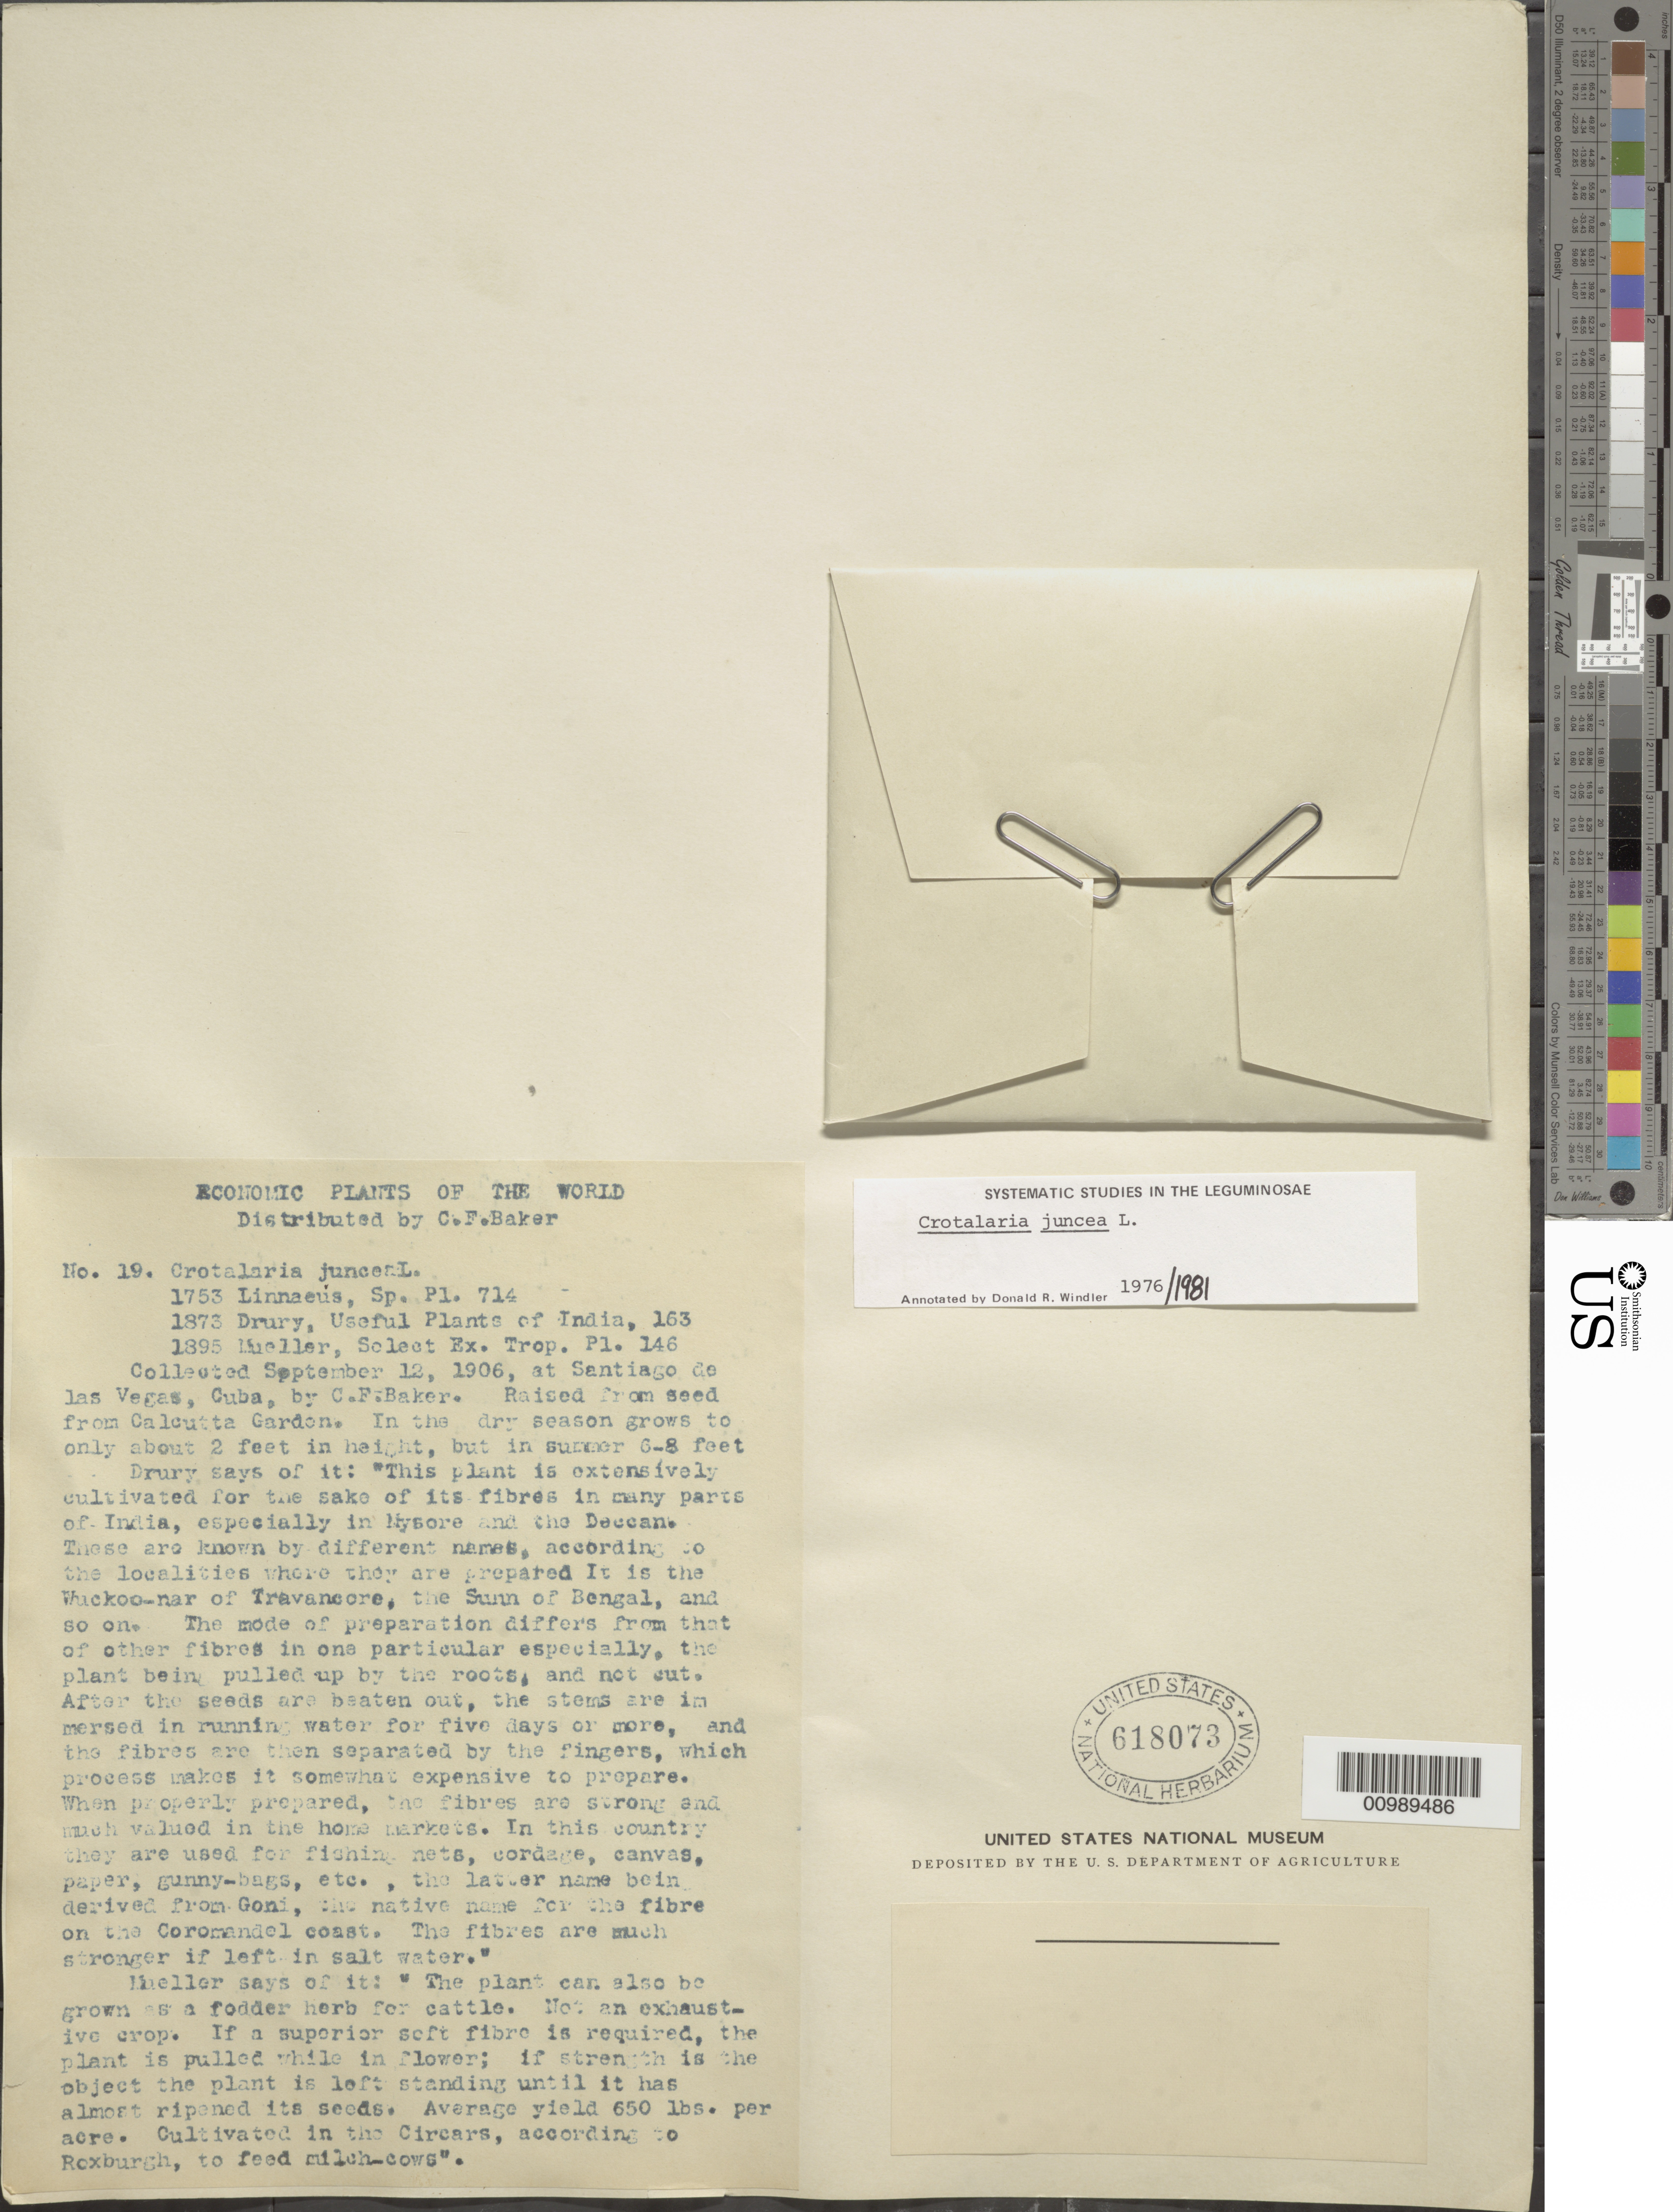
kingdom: Plantae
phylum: Tracheophyta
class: Magnoliopsida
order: Fabales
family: Fabaceae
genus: Crotalaria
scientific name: Crotalaria juncea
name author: L.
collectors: C. F. Baker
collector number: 19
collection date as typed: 12 Sep 1906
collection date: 1906-09-12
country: Cuba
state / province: La Habana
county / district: Municipio Boyeros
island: Cuba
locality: Calcutta Garden, Santiago de las Vegas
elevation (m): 97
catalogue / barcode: US 618073